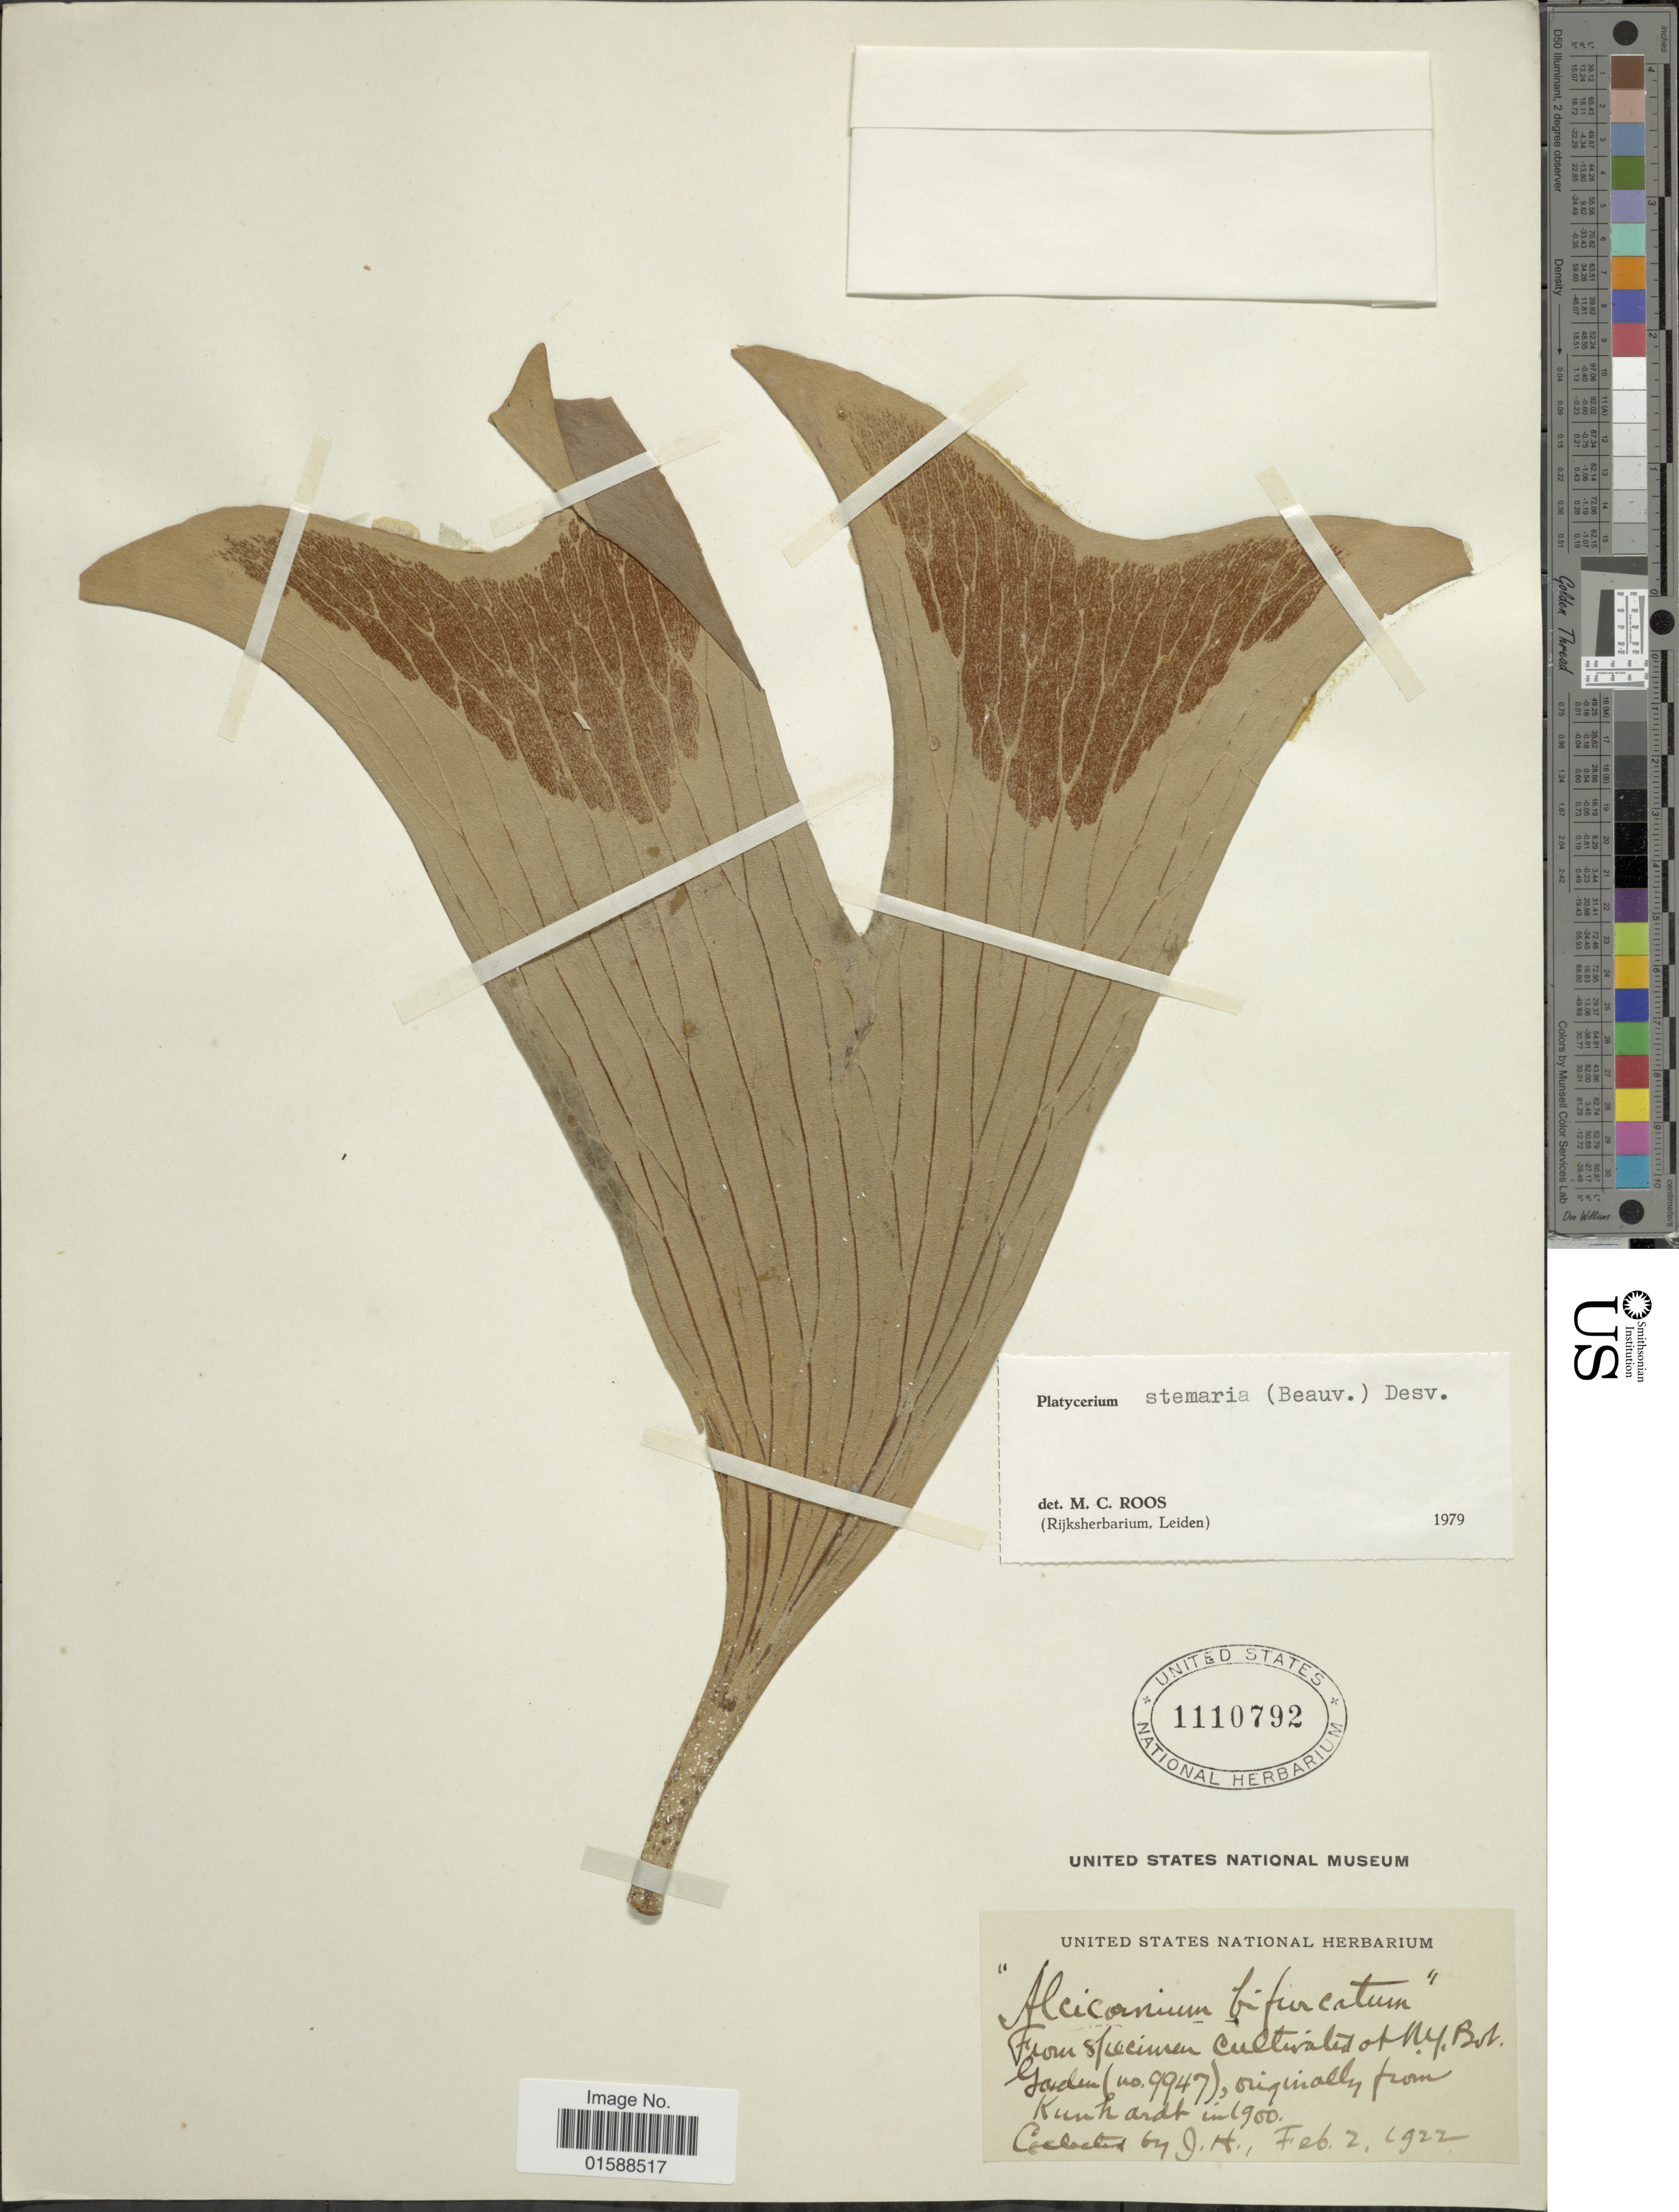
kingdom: Plantae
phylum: Tracheophyta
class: Polypodiopsida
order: Polypodiales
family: Polypodiaceae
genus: Platycerium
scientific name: Platycerium stemaria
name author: (P. Beauv.) Desv.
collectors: J. H.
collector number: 9947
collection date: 1922-02-02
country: United States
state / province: New York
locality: N. Y. Bot. Garden, originally from Kunhardt [unsure placement]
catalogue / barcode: US 1110792